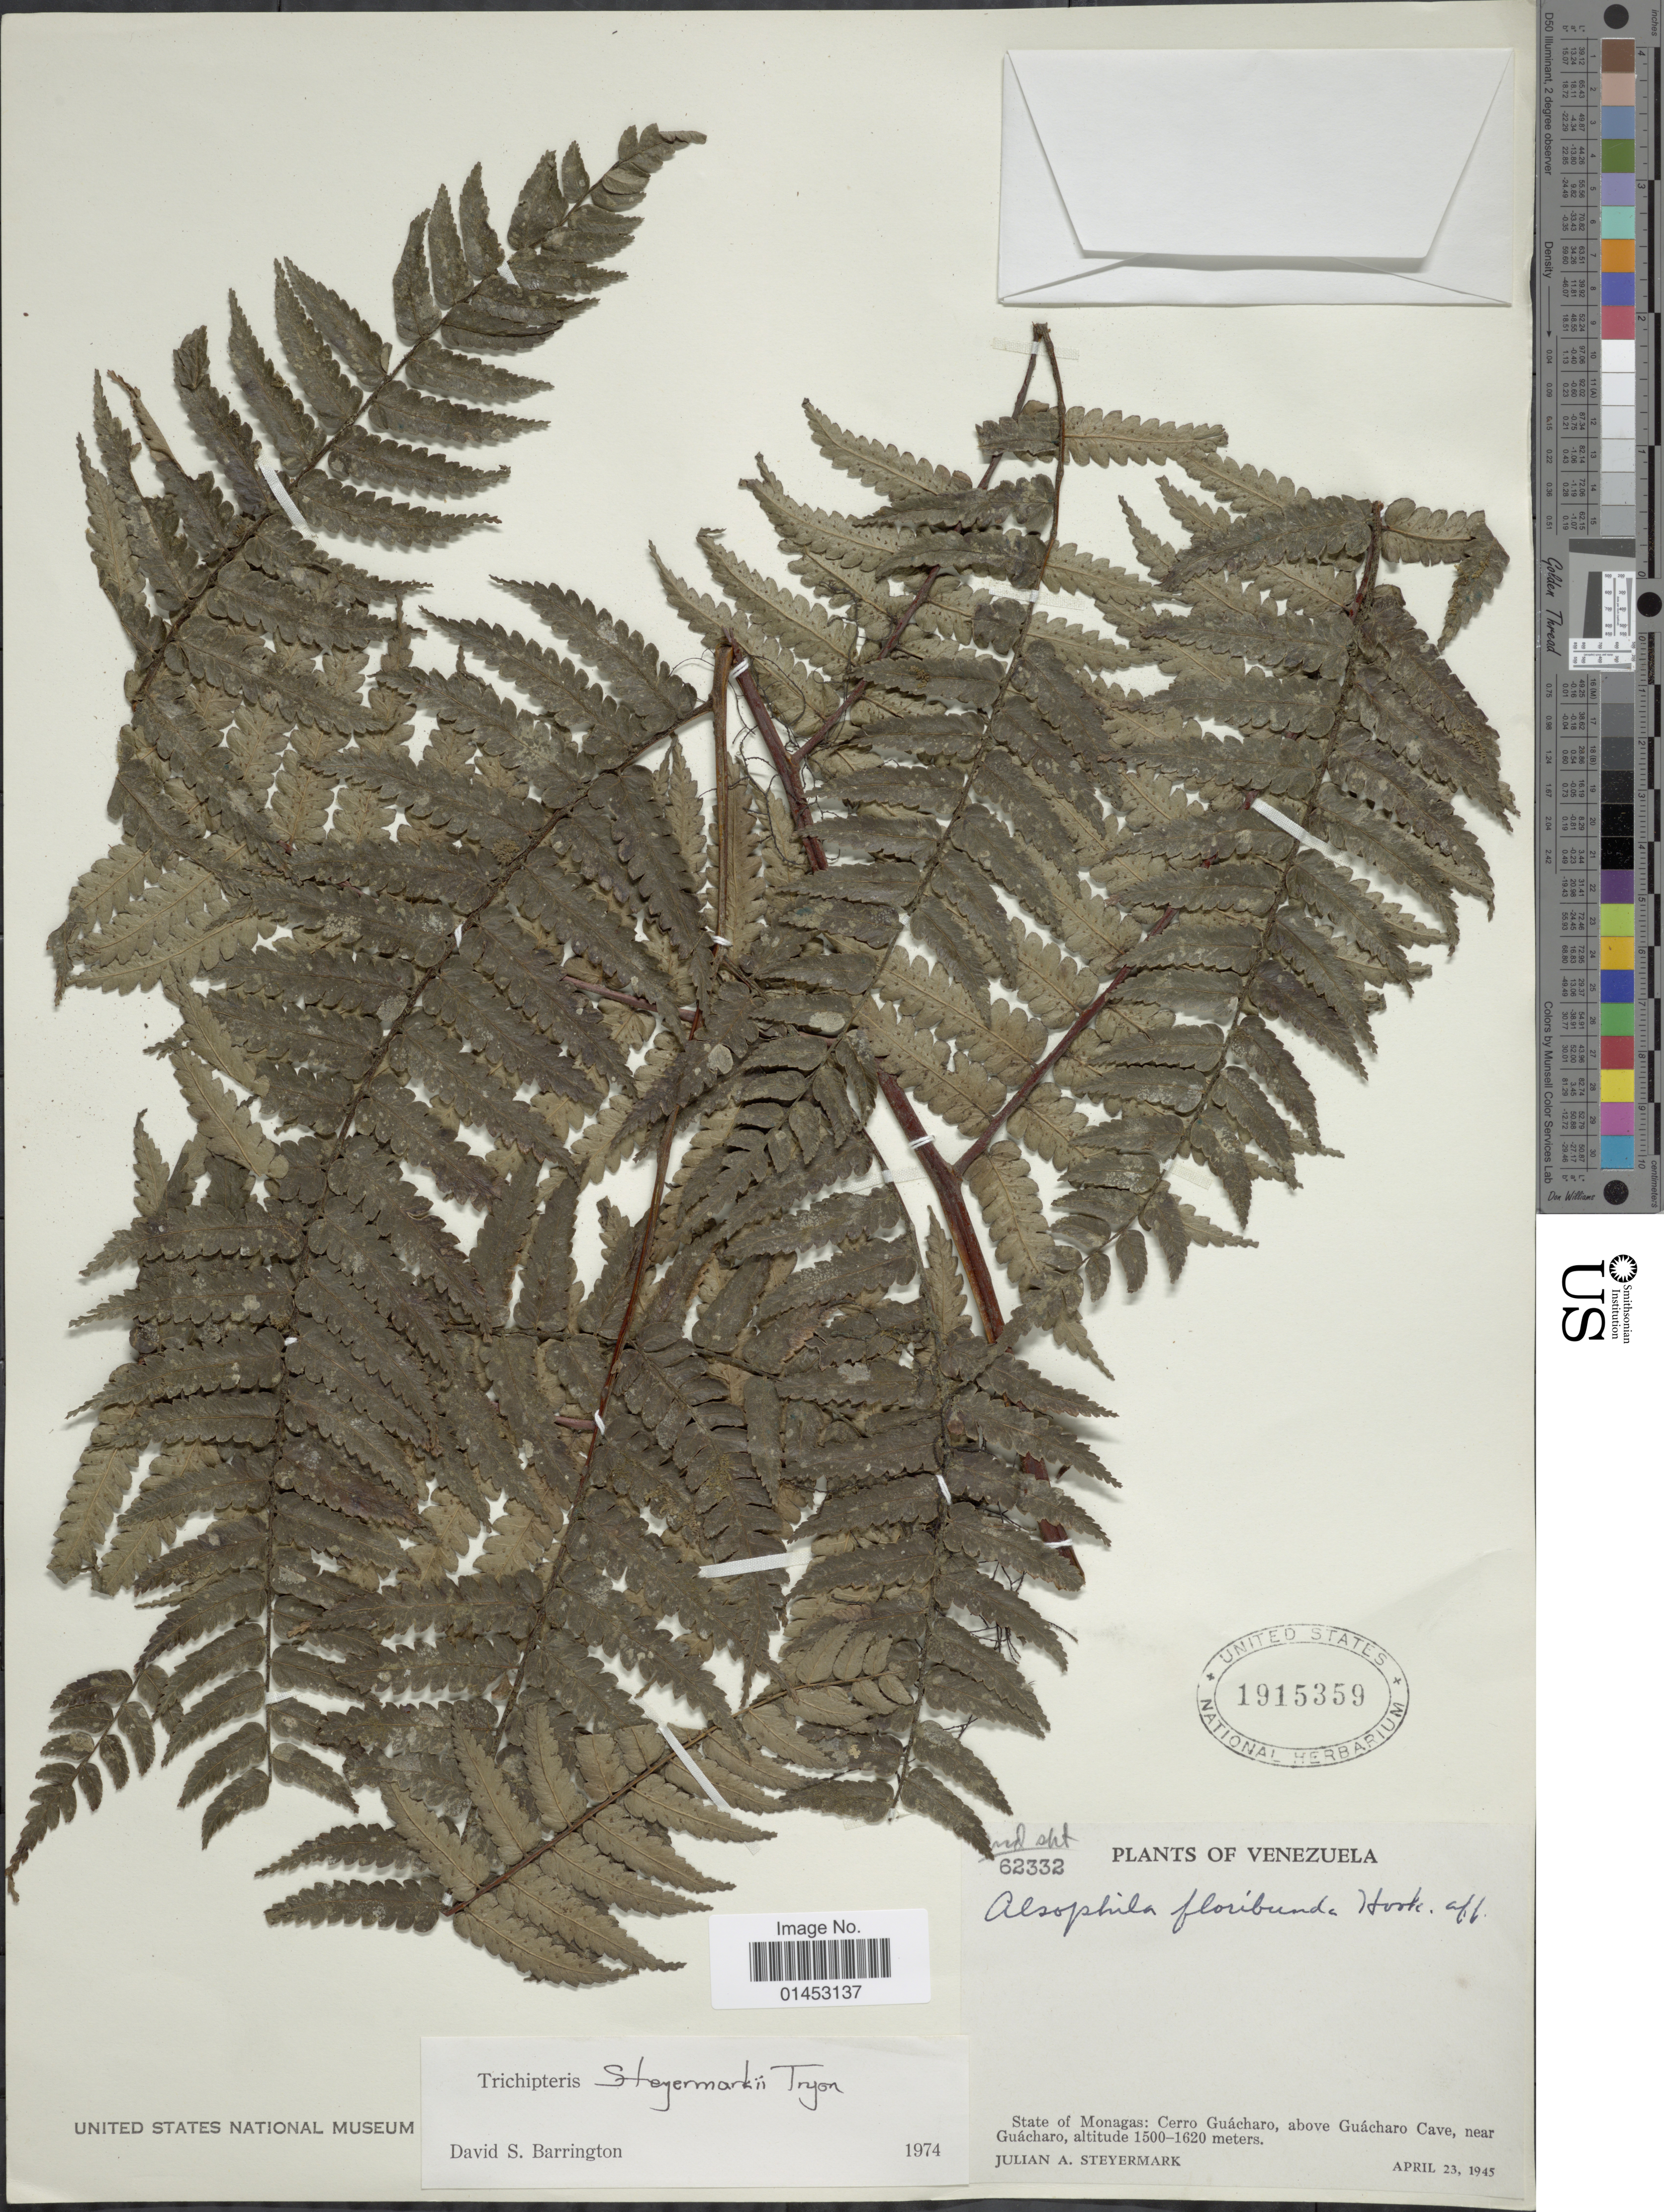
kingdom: Plantae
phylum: Tracheophyta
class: Polypodiopsida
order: Cyatheales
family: Cyatheaceae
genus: Cyathea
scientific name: Cyathea venezuelensis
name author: A.R. Sm. ex Lellinger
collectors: J. Steyermark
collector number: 62332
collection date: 1945-04-23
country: Venezuela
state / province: Monagas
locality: State of Monagas: Cerro Guácharo, above Guácharo Cave, near Guácharo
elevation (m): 1500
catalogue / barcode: US 1915359